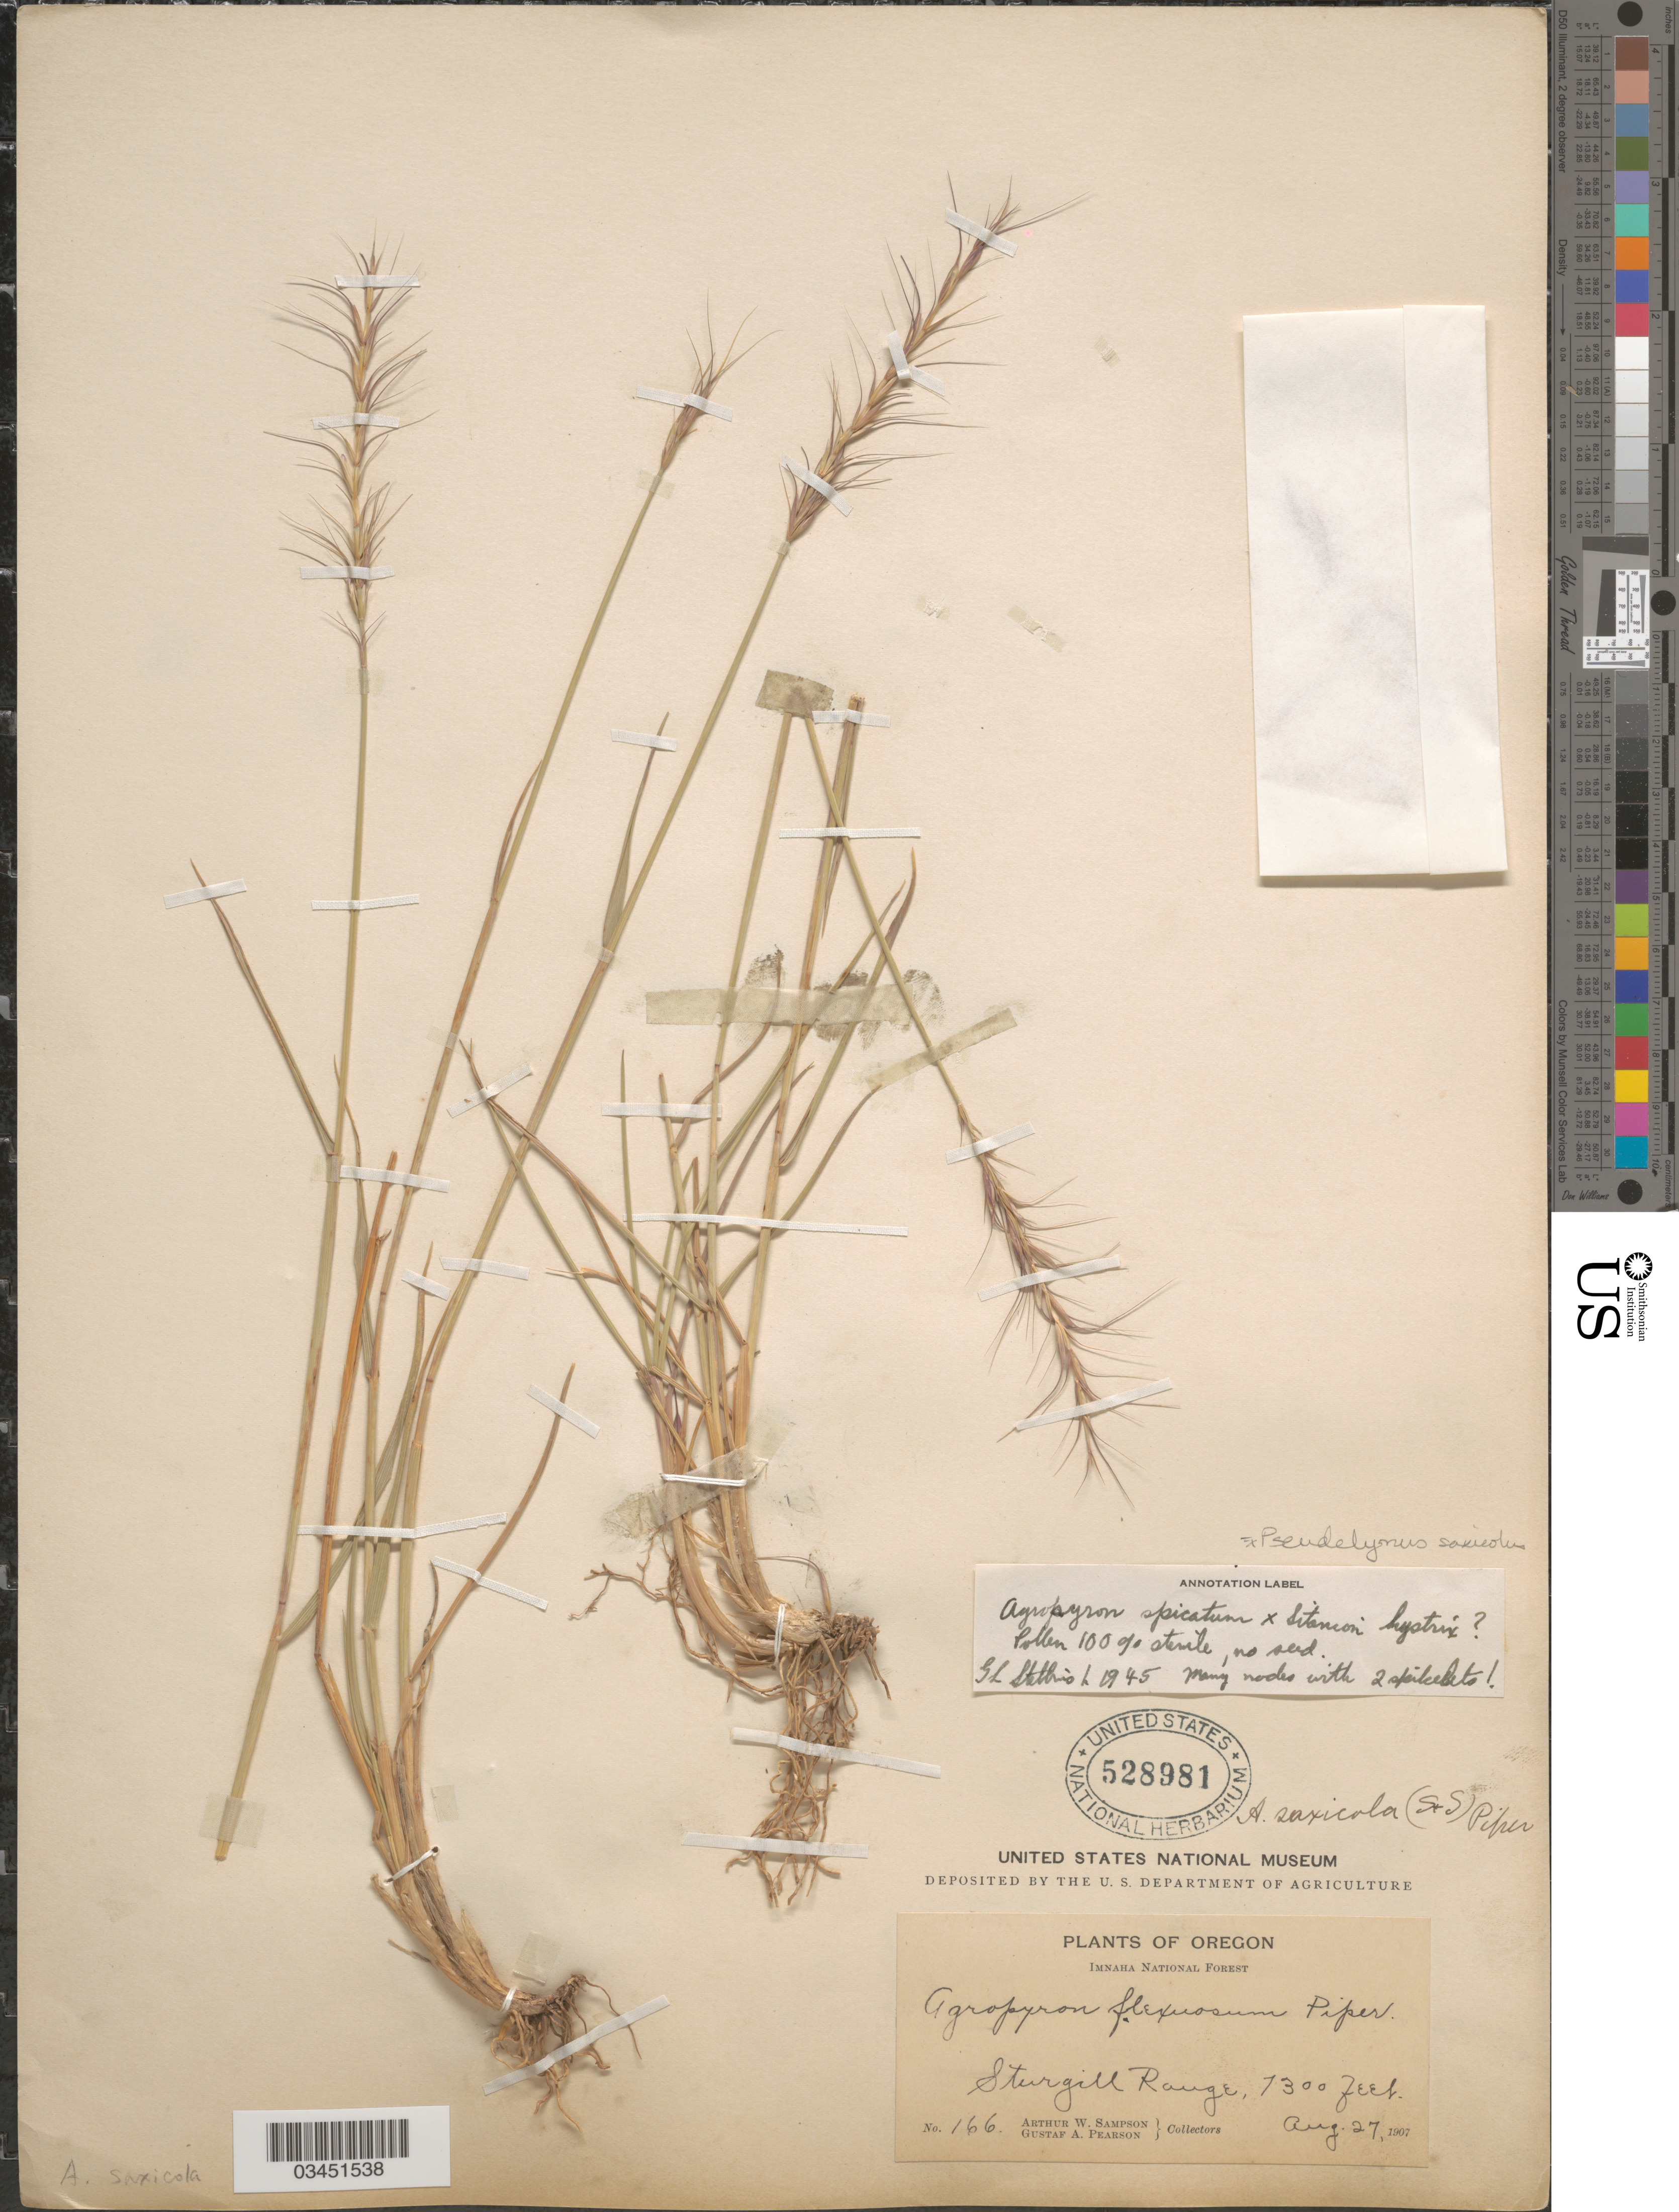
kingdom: Plantae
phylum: Tracheophyta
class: Liliopsida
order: Poales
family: Poaceae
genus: Pseudelymus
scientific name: x Pseudelymus saxicola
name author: (Scribn. & J.G. Sm.) Barkworth & Dewey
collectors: A. Sampson & G. Pearson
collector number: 166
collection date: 1907-08-27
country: United States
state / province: Oregon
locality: Imnaha National Forest. Sturgill Range.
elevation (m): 2225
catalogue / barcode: US 528981